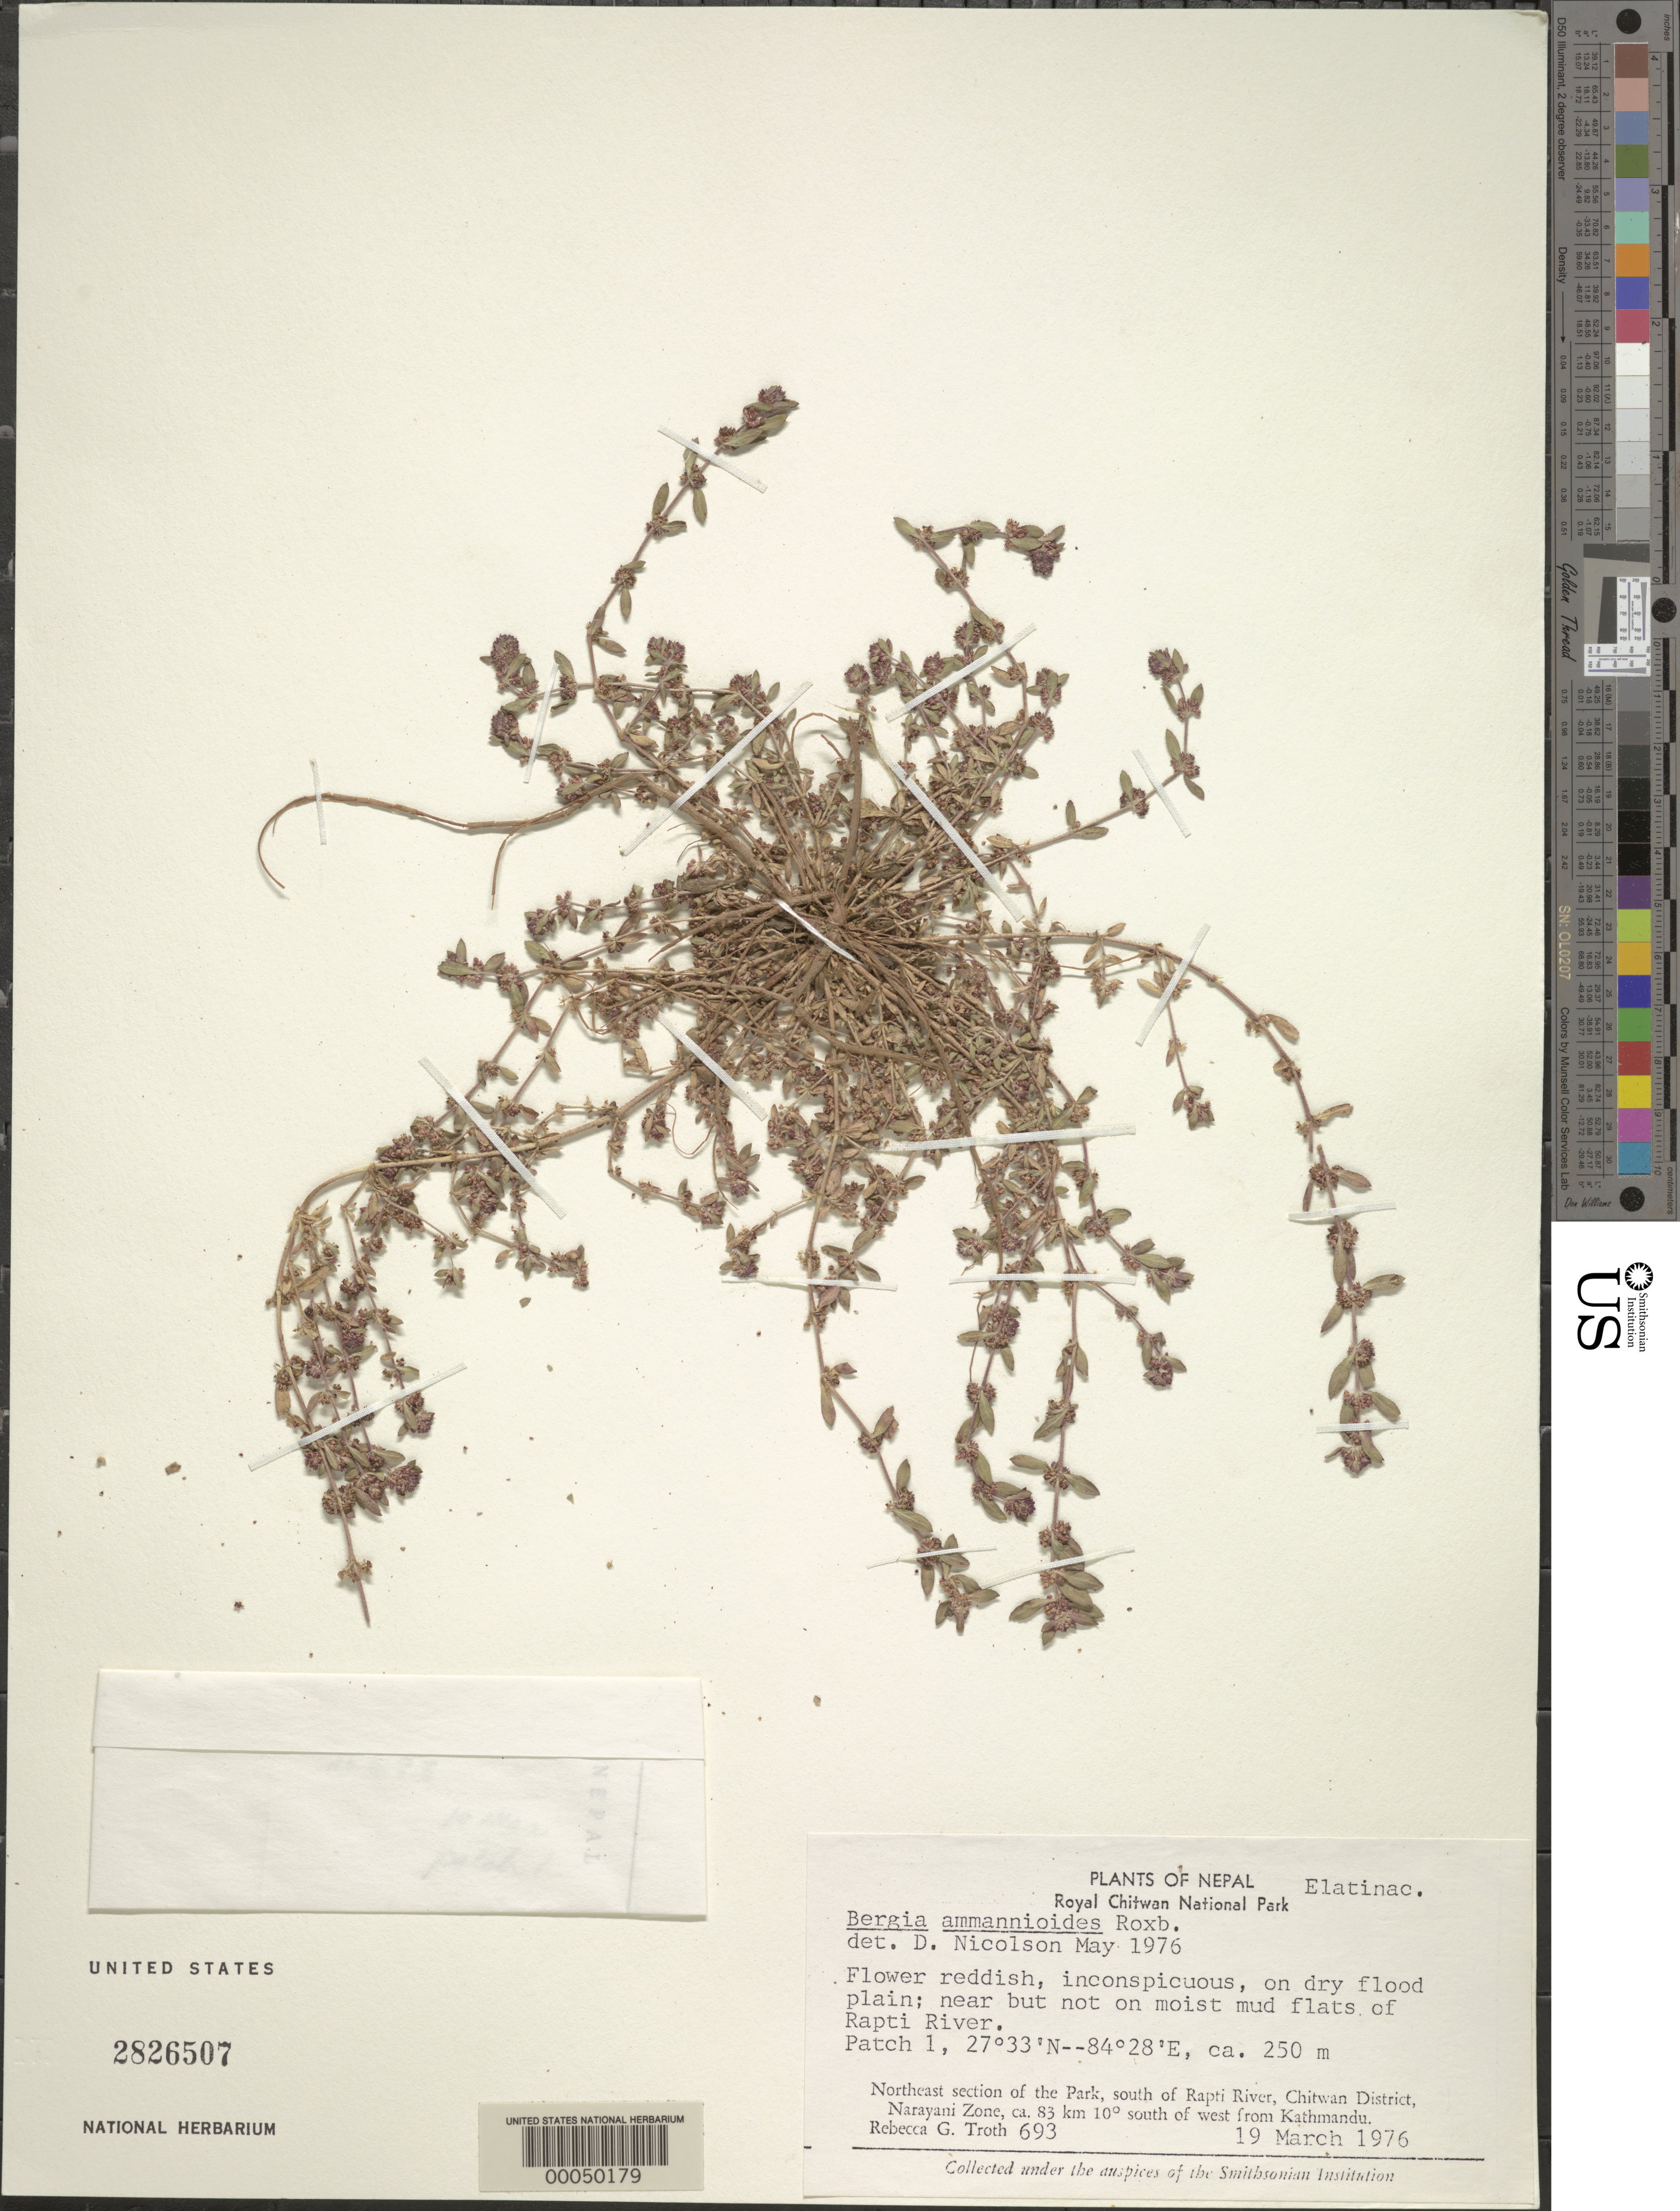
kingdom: Plantae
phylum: Tracheophyta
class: Magnoliopsida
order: Malpighiales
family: Elatinaceae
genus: Bergia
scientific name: Bergia ammannioides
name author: Roxb.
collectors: R. Troth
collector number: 693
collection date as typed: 19 Mar 1976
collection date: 1976-03-19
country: Nepal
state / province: Narayani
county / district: Chitwan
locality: Ne section of Royal Chitwan National Park, S of Rapti River.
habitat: Dry floodplain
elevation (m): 250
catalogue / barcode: US 28265071